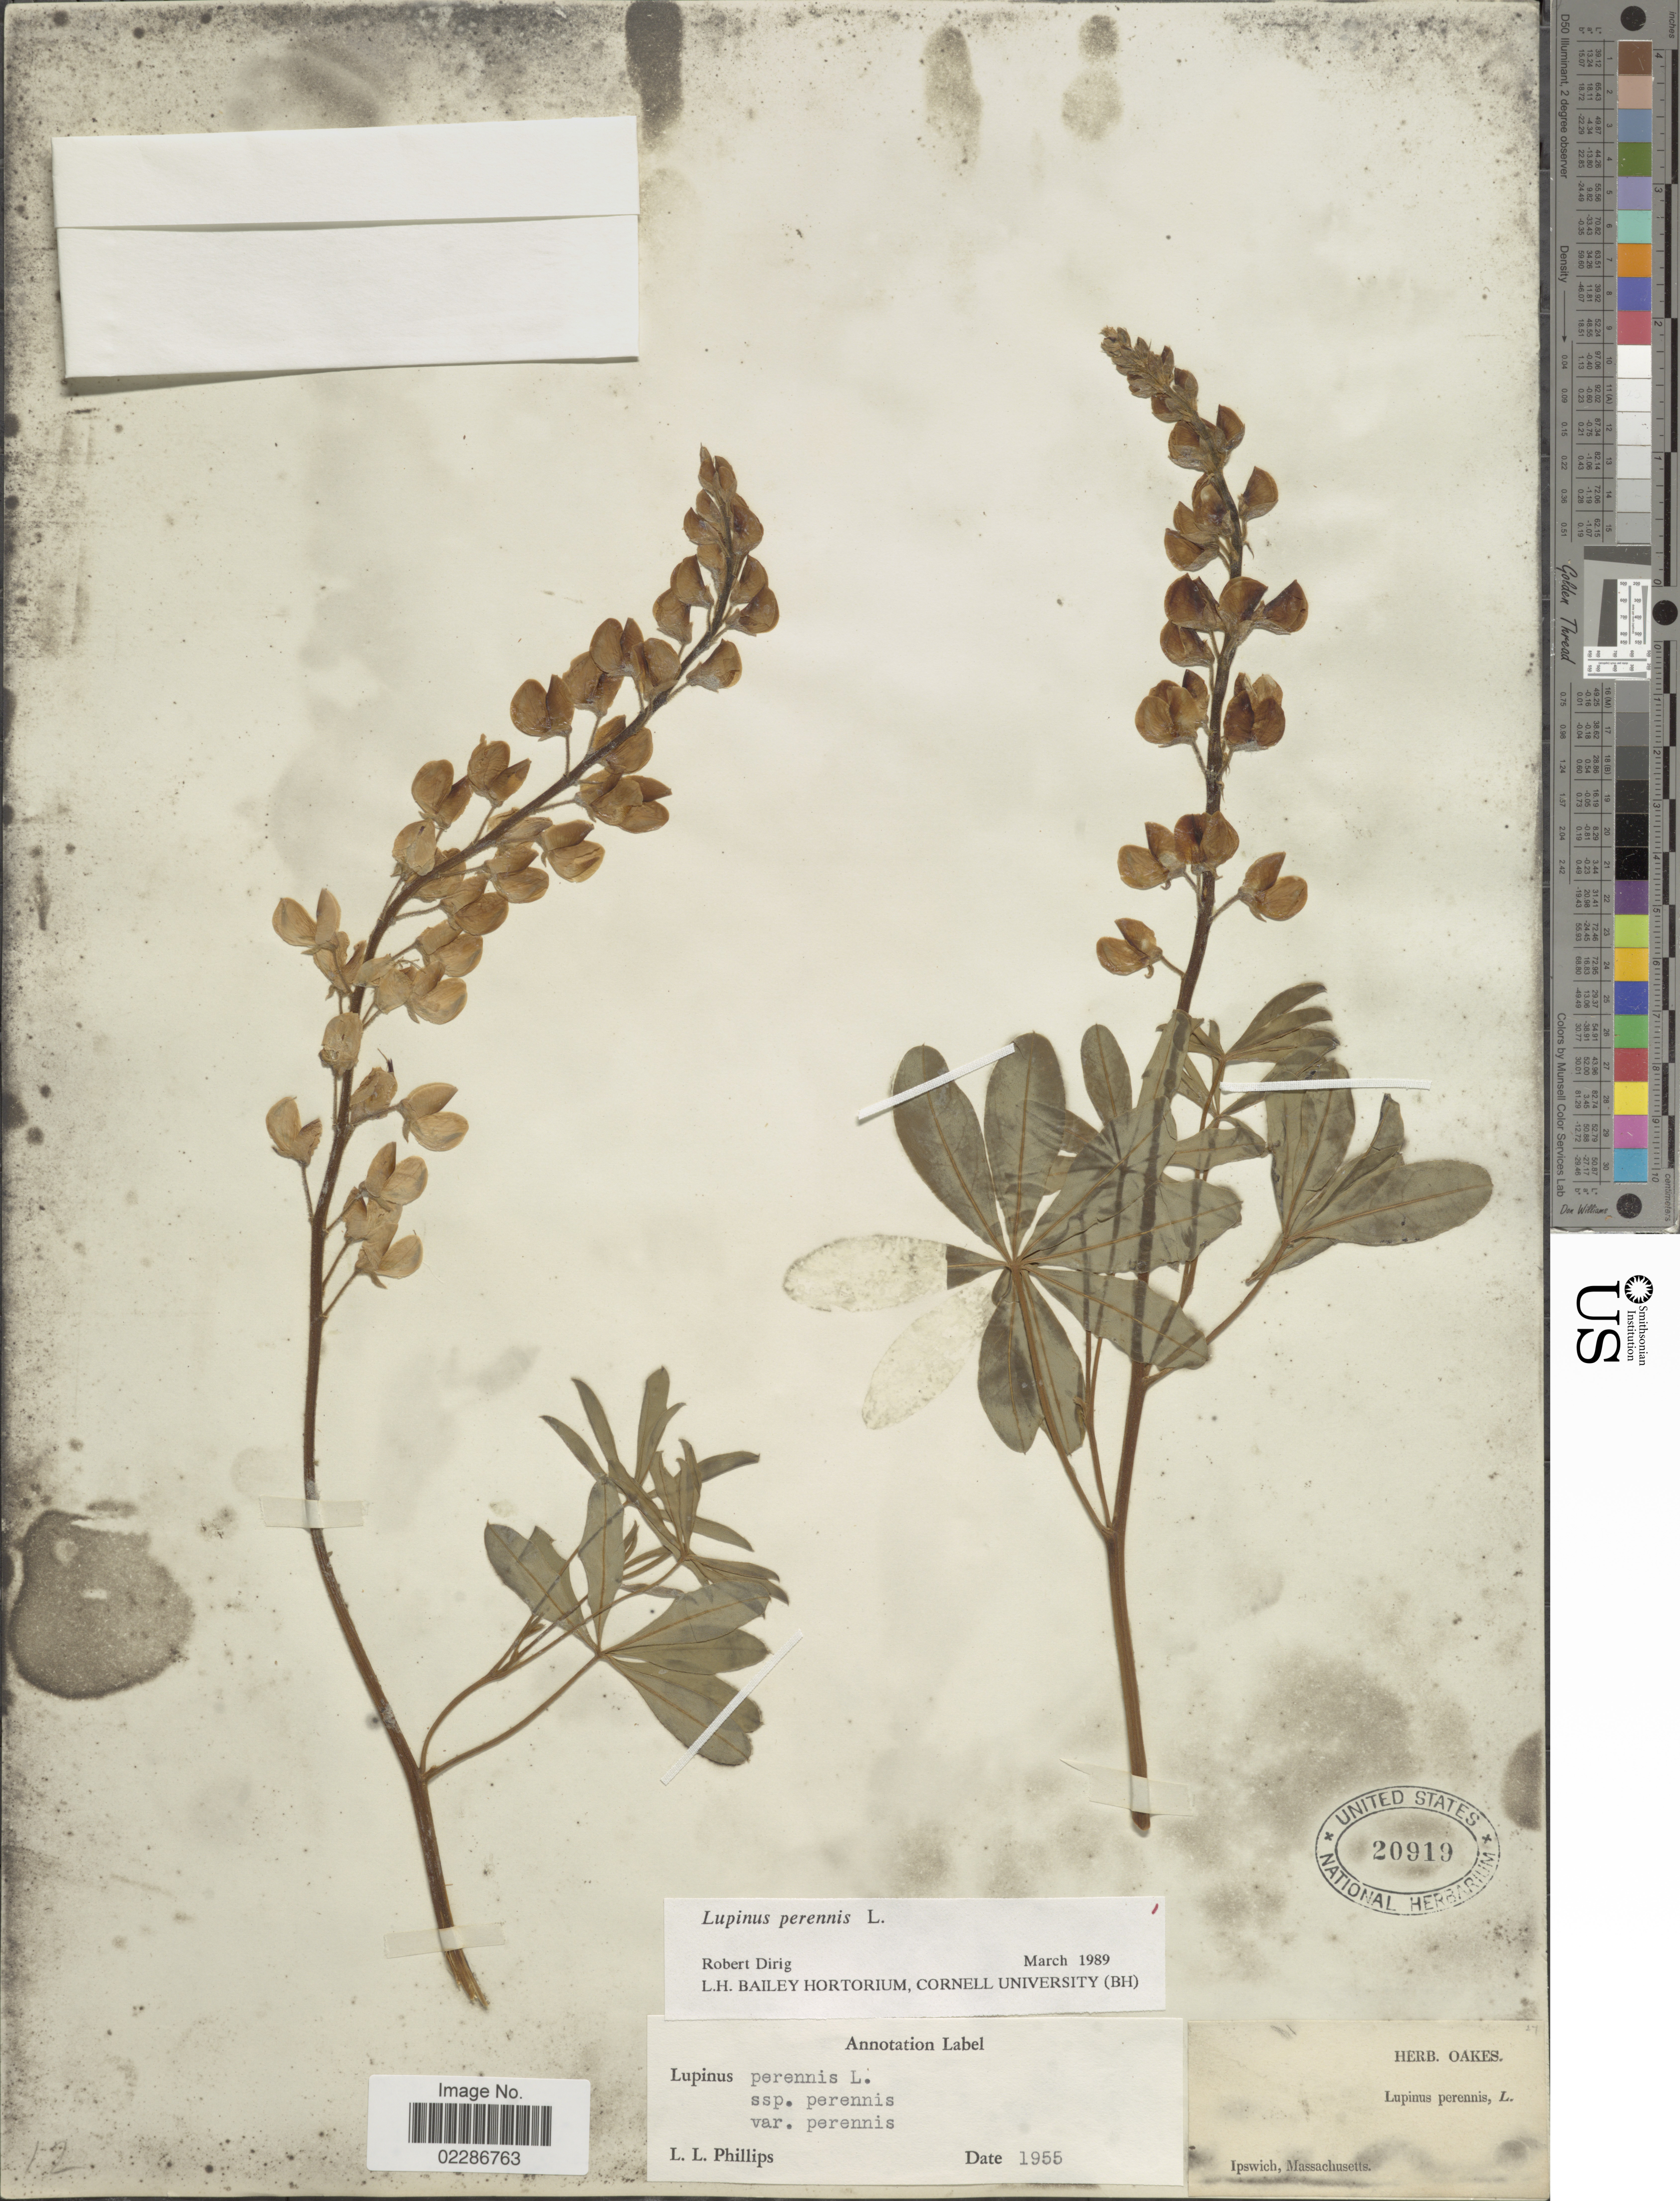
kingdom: Plantae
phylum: Tracheophyta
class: Magnoliopsida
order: Fabales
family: Fabaceae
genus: Lupinus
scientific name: Lupinus perennis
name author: L.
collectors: ex herb. Oakes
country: United States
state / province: Massachusetts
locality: Ipswich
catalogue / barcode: US 20919